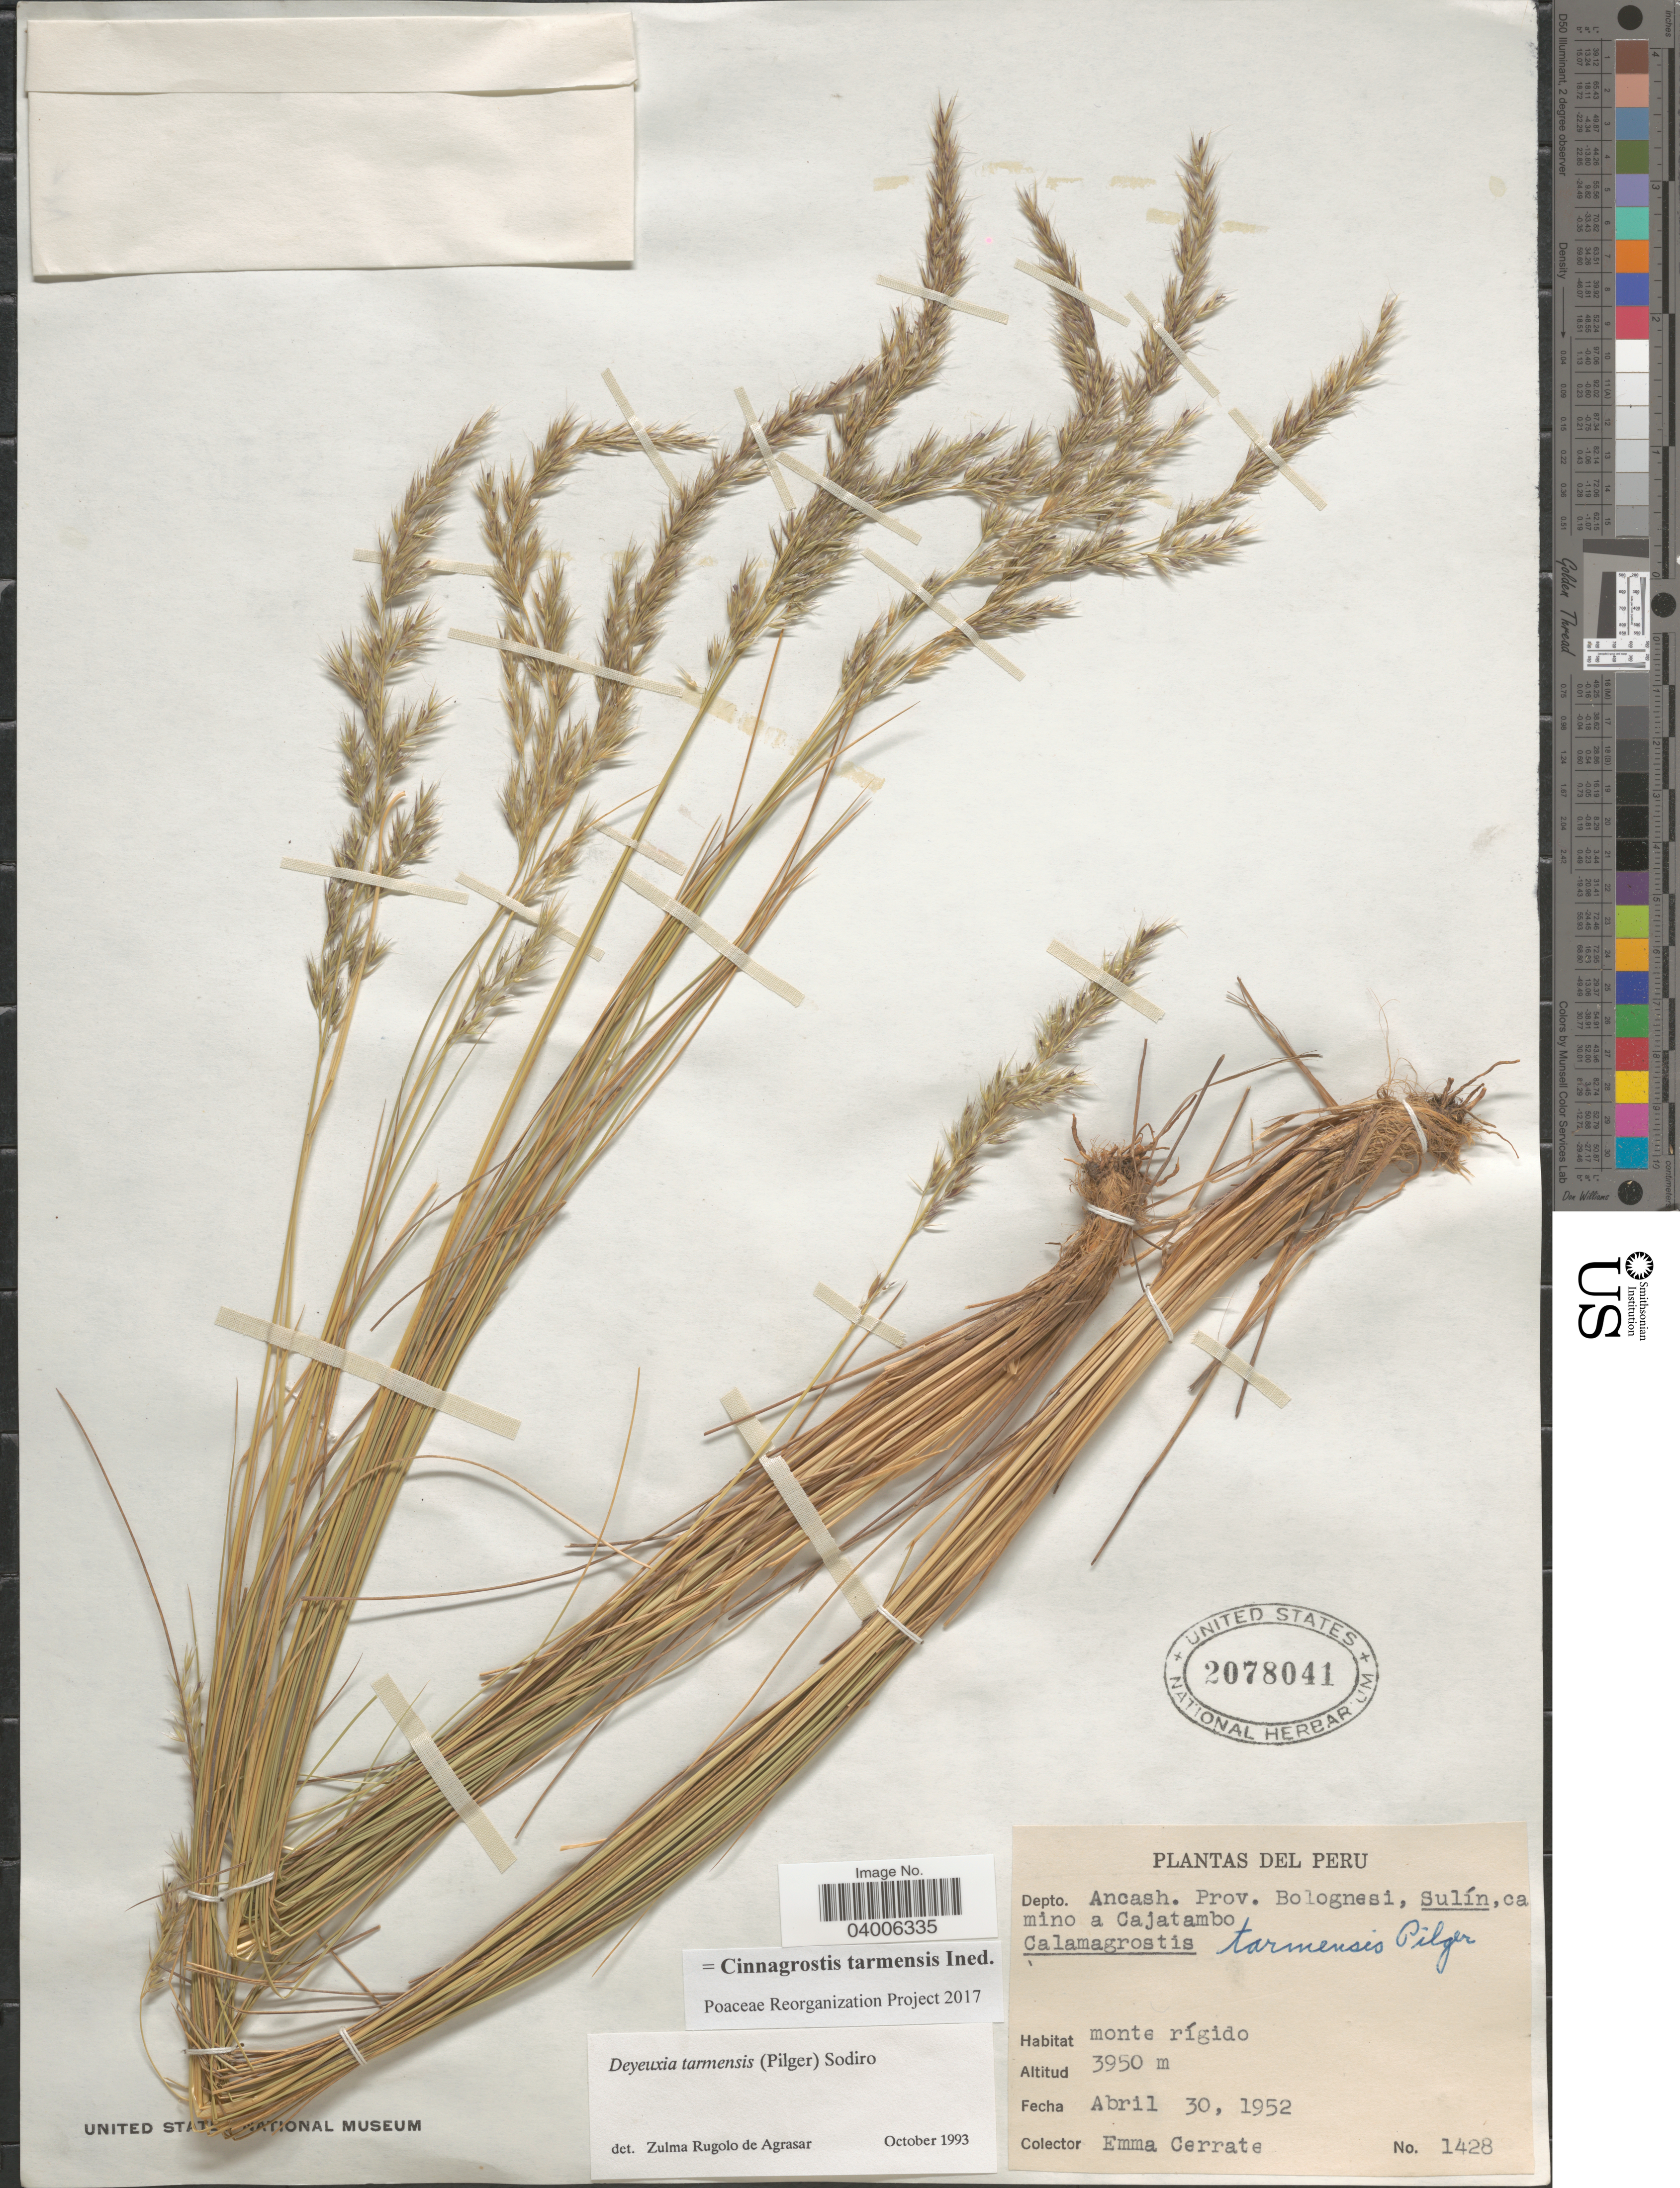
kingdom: Plantae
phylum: Tracheophyta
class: Liliopsida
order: Poales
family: Poaceae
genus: Cinnagrostis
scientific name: Cinnagrostis tarmensis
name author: (Pilg.) P.M. Peterson et al.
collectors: E. Cerrate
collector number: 1428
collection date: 1952-04-30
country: Peru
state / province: Ancash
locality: Depto. Ancash. Prov. Bolognesi, Sulín, camino a Cajatambo.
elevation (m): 3950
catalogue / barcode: US 2078041